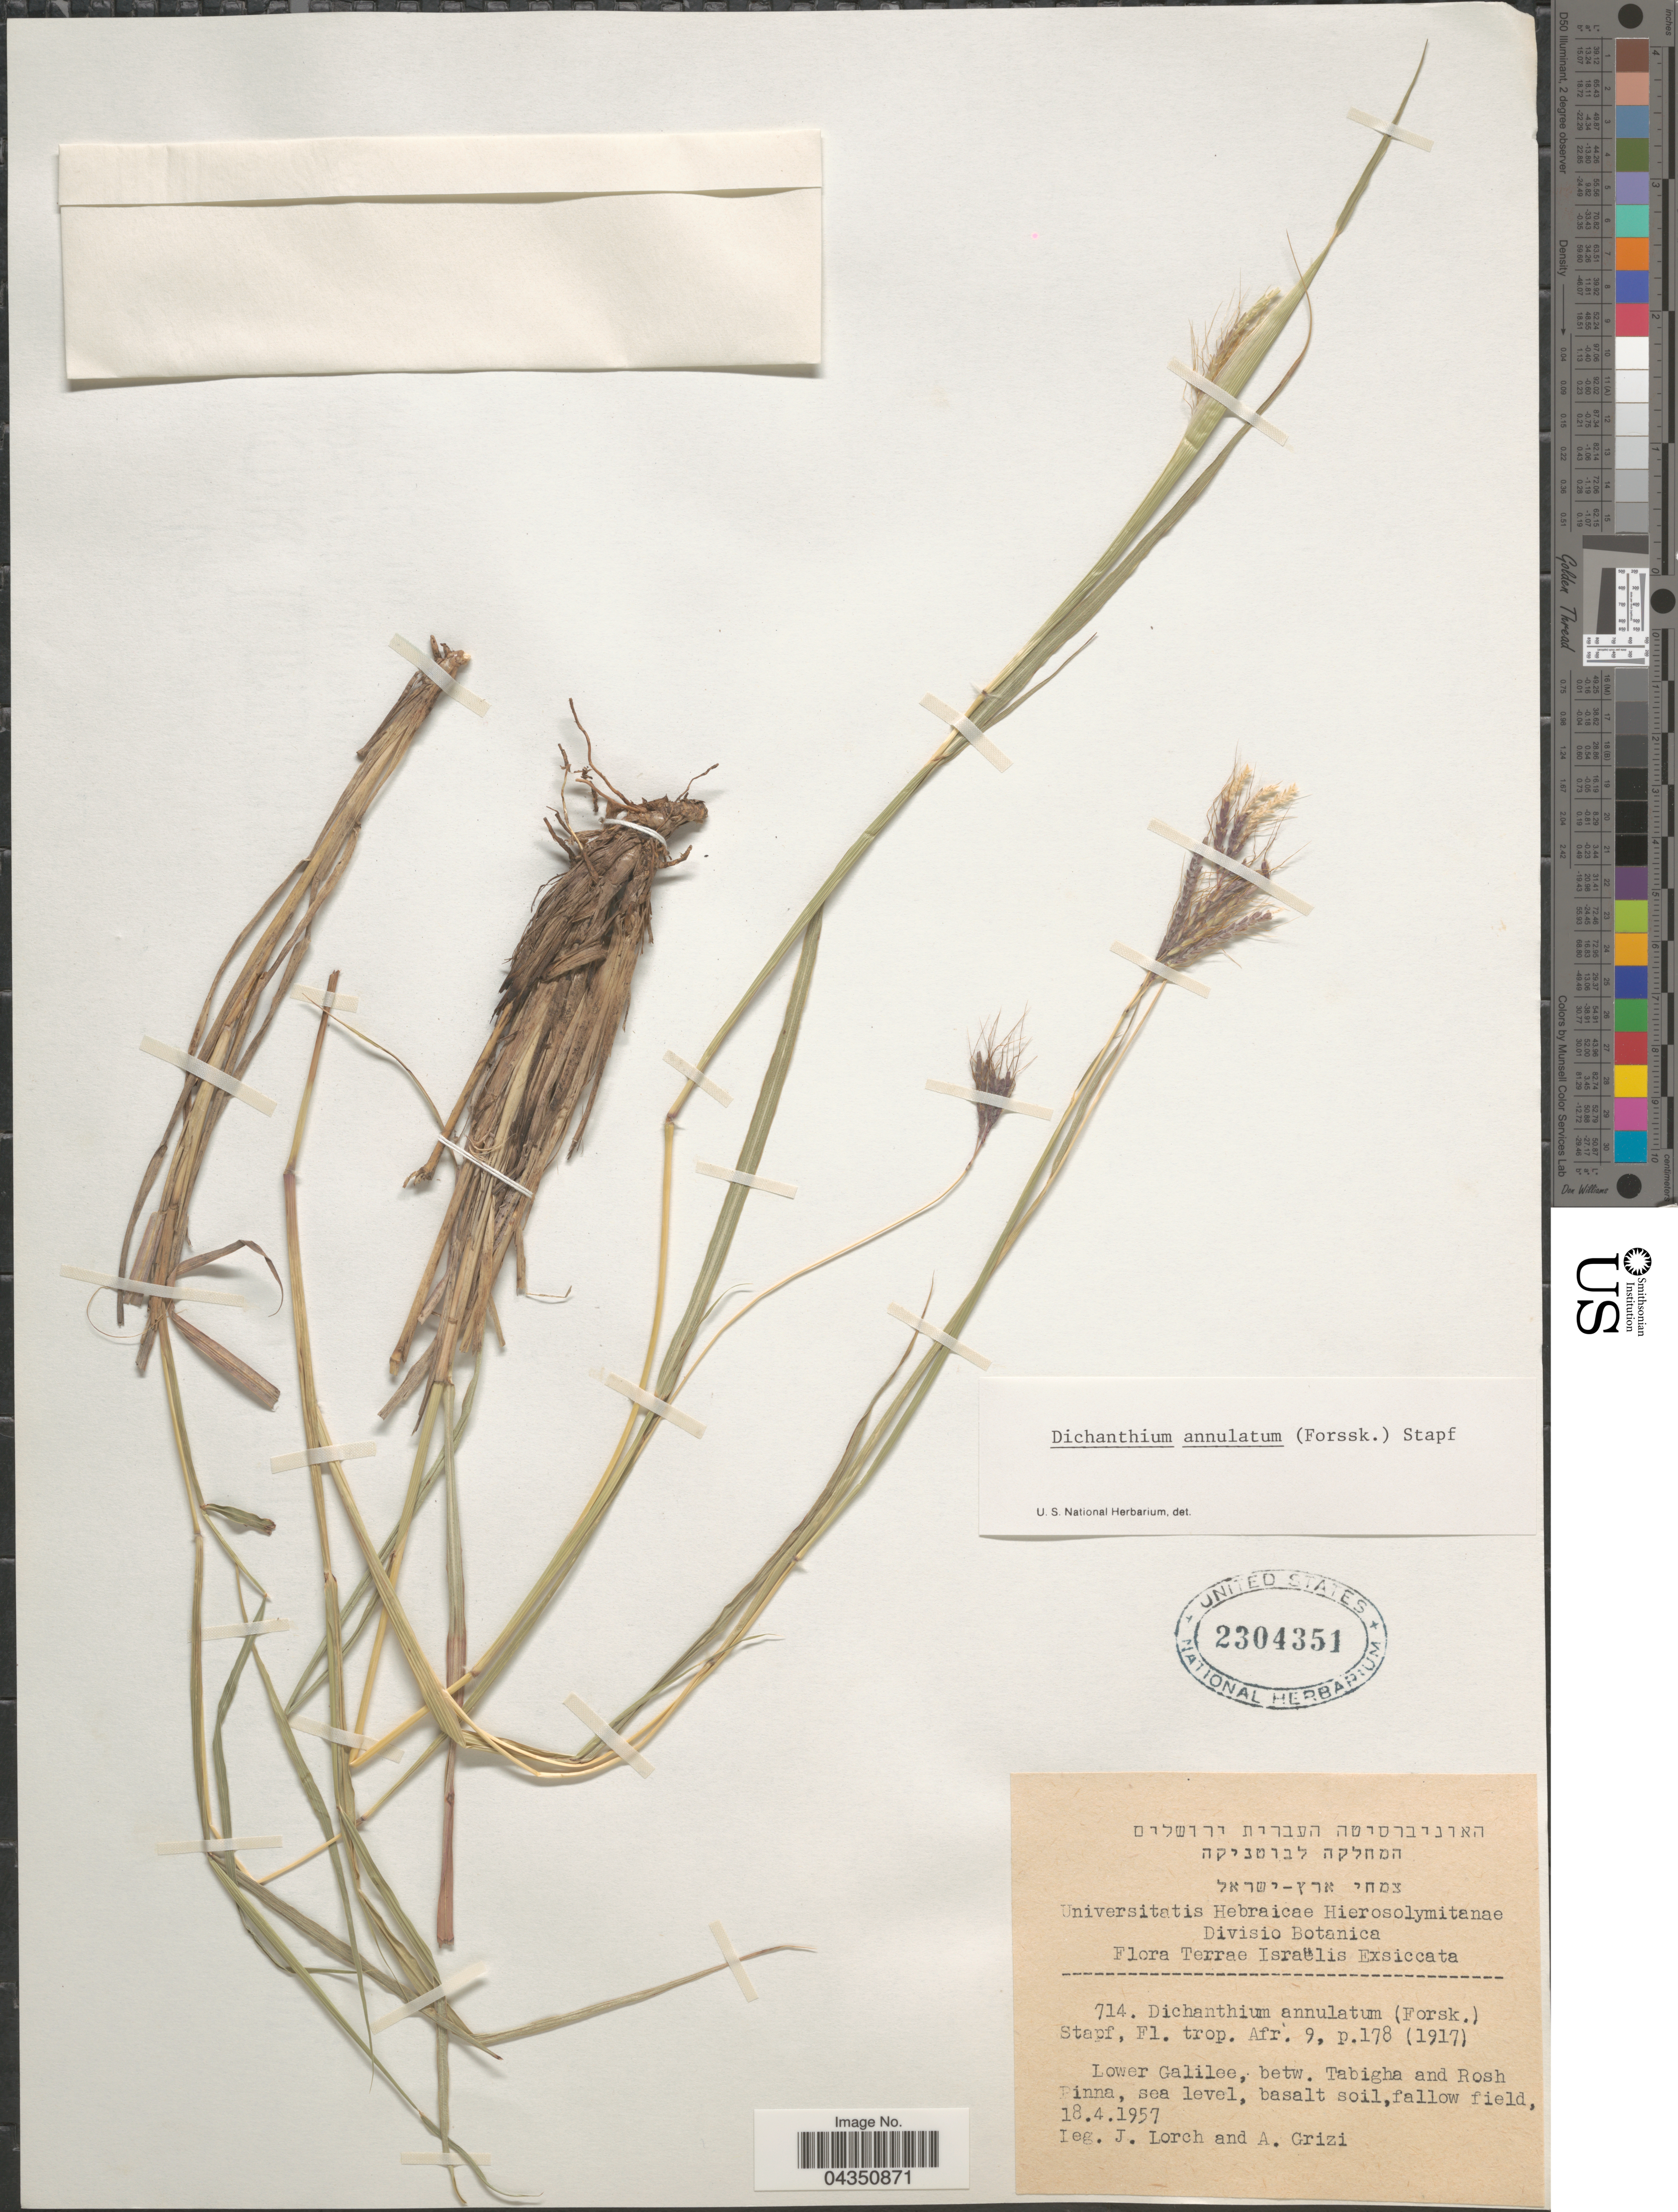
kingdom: Plantae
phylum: Tracheophyta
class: Liliopsida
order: Poales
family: Poaceae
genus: Dichanthium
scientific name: Dichanthium annulatum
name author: (Forssk.) Stapf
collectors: J. Lorch & A. Grizi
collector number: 714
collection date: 1957-04-18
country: Israel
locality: Terrae Israëlis. Lower Galilee, betw. Tabigha and Rosh Pinna.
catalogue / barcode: US 2304351